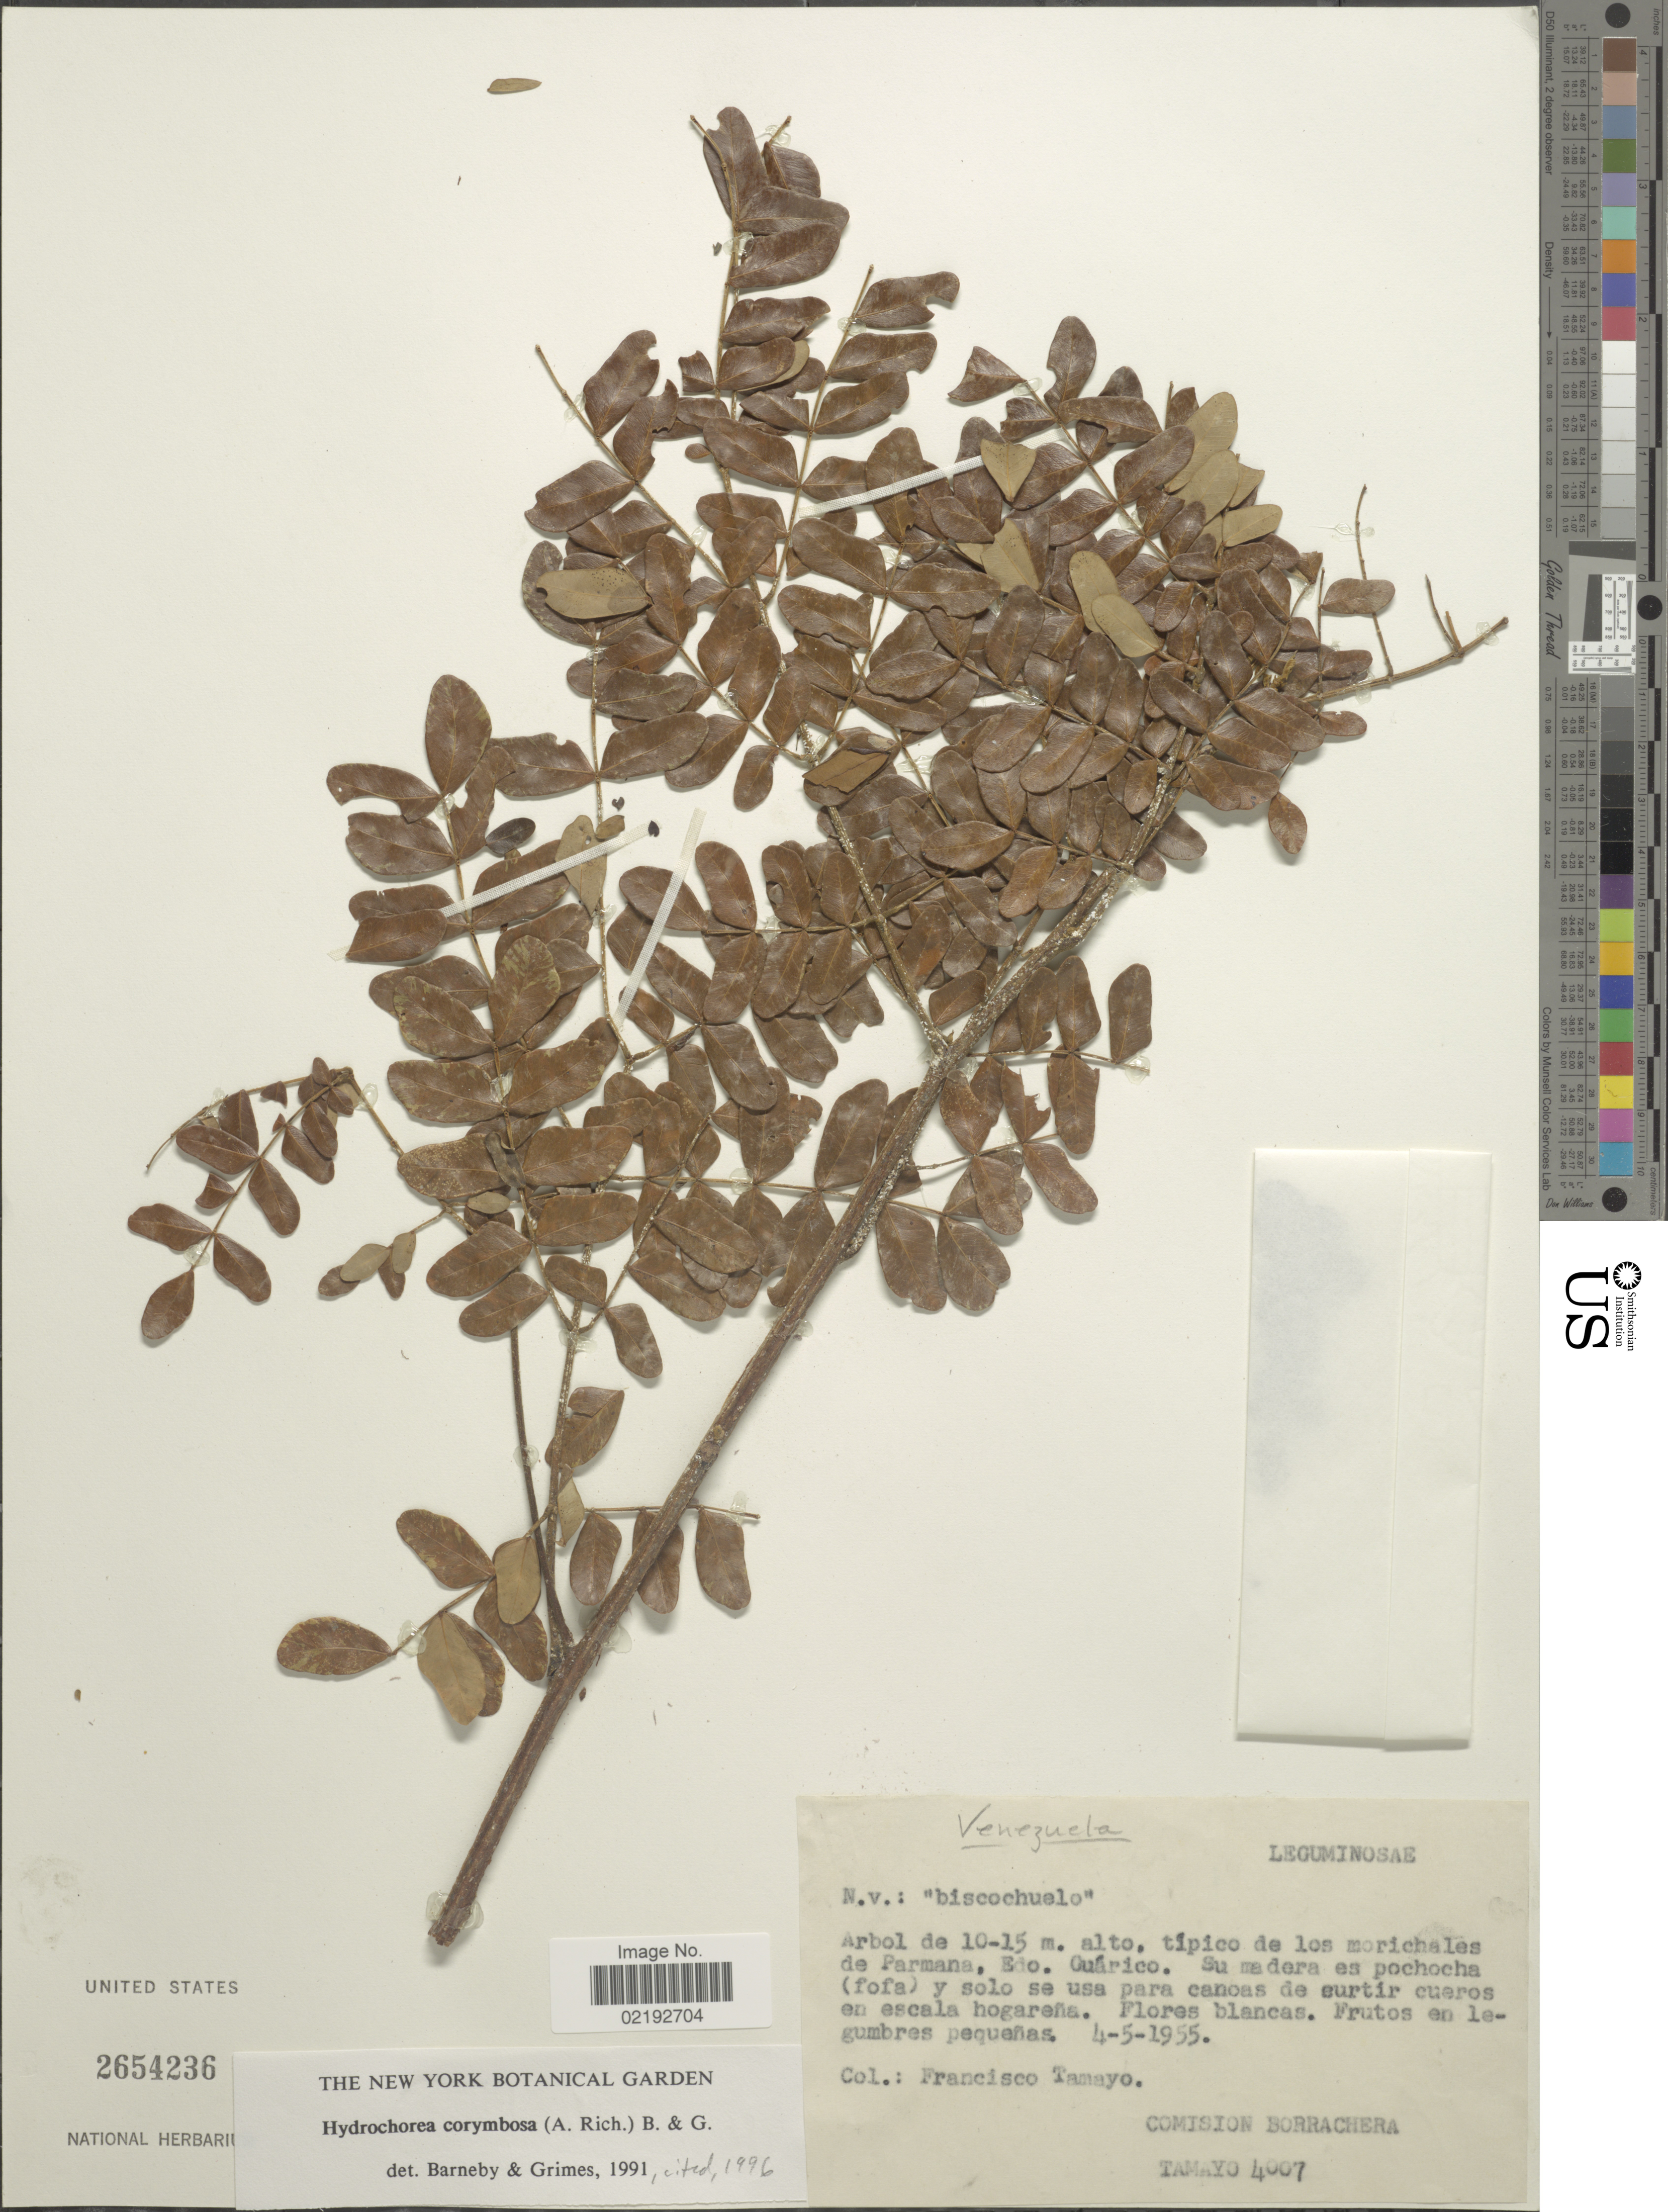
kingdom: Plantae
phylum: Tracheophyta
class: Magnoliopsida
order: Fabales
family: Fabaceae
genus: Hydrochorea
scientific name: Hydrochorea corymbosa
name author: (Rich.) Barneby & J.W. Grimes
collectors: F. Tamayo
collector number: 4007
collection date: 1955-05-04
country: Venezuela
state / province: Guárico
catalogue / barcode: US 2654236